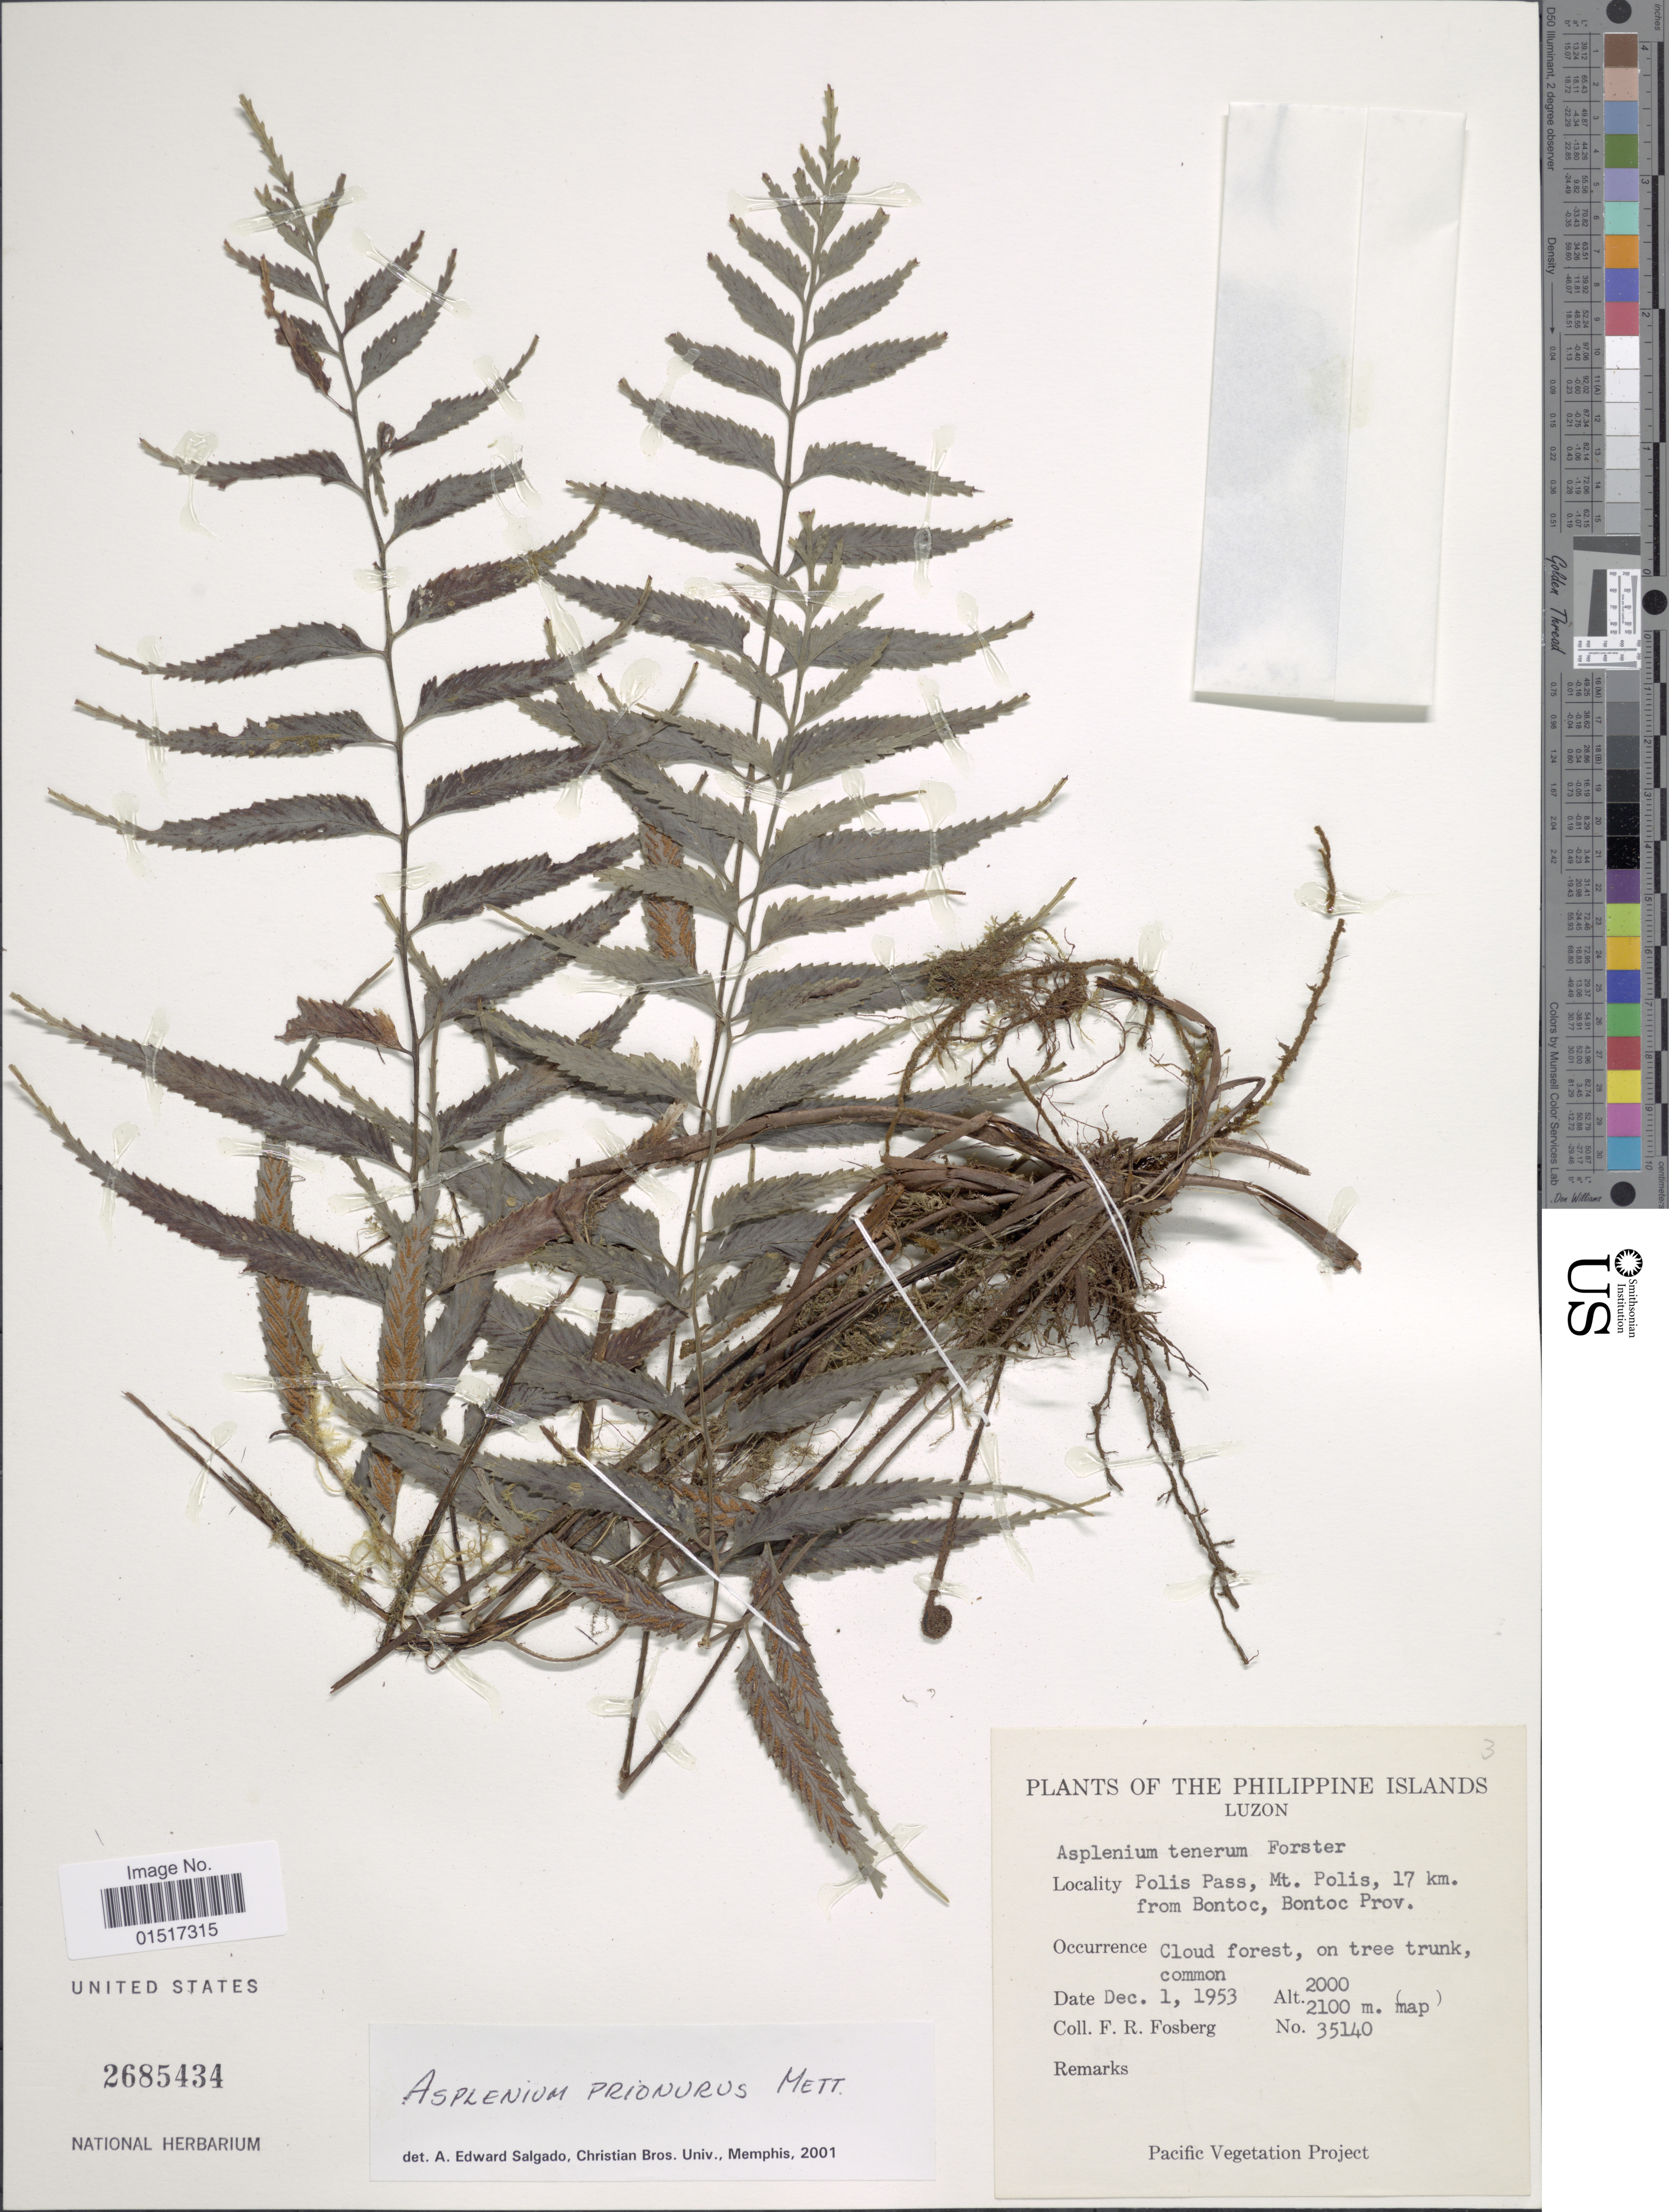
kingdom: Plantae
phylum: Tracheophyta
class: Polypodiopsida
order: Polypodiales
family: Aspleniaceae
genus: Asplenium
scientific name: Asplenium vulcanicum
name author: Blume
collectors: F. R. Fosberg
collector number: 35140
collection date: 1953-12-01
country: Philippines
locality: Luzon. Polis Pass, Mt. Polis, 17 km. from Bontoc, Bontoc Prov.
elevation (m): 2000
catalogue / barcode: US 2685434